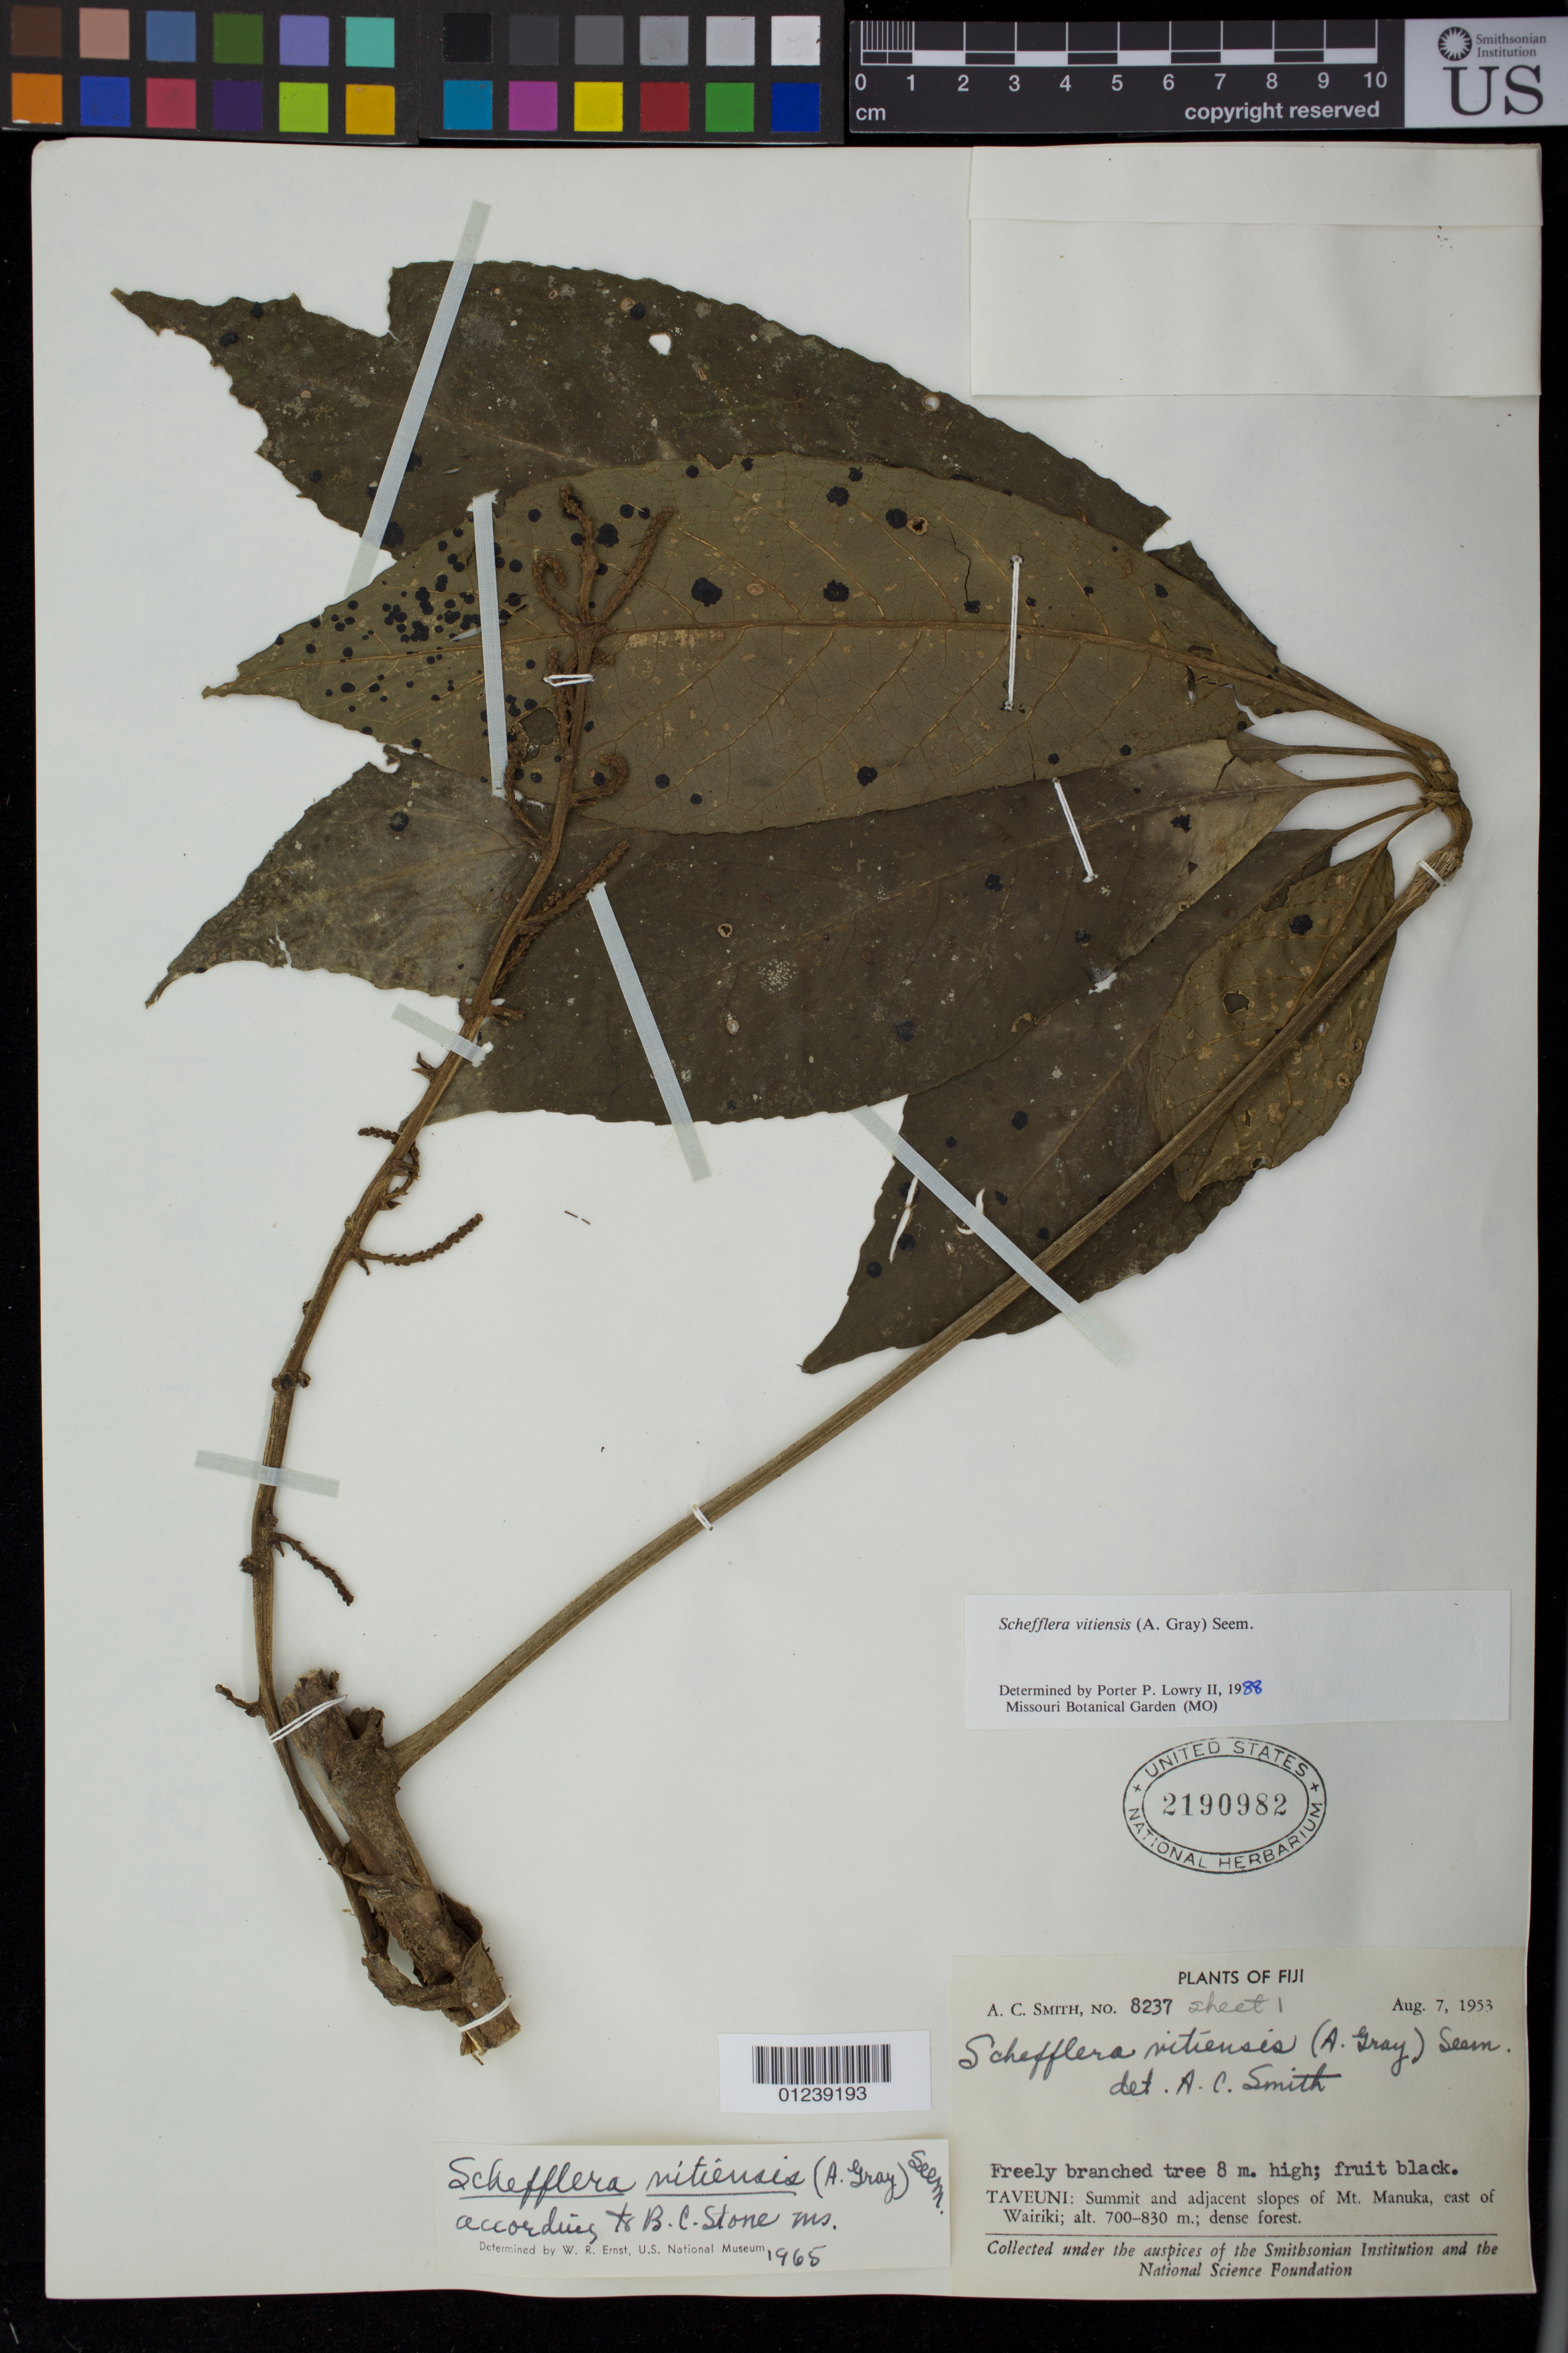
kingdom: Plantae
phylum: Tracheophyta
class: Magnoliopsida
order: Apiales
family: Araliaceae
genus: Schefflera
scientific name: Schefflera vitiensis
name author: (A. Gray) Seem.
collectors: A. C. Smith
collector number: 8237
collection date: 1953-08-07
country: Fiji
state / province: Northern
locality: Taveuni: Summit and adjacent slopes of Mt. Manuka, east of Wairiki.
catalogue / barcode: US 2190982